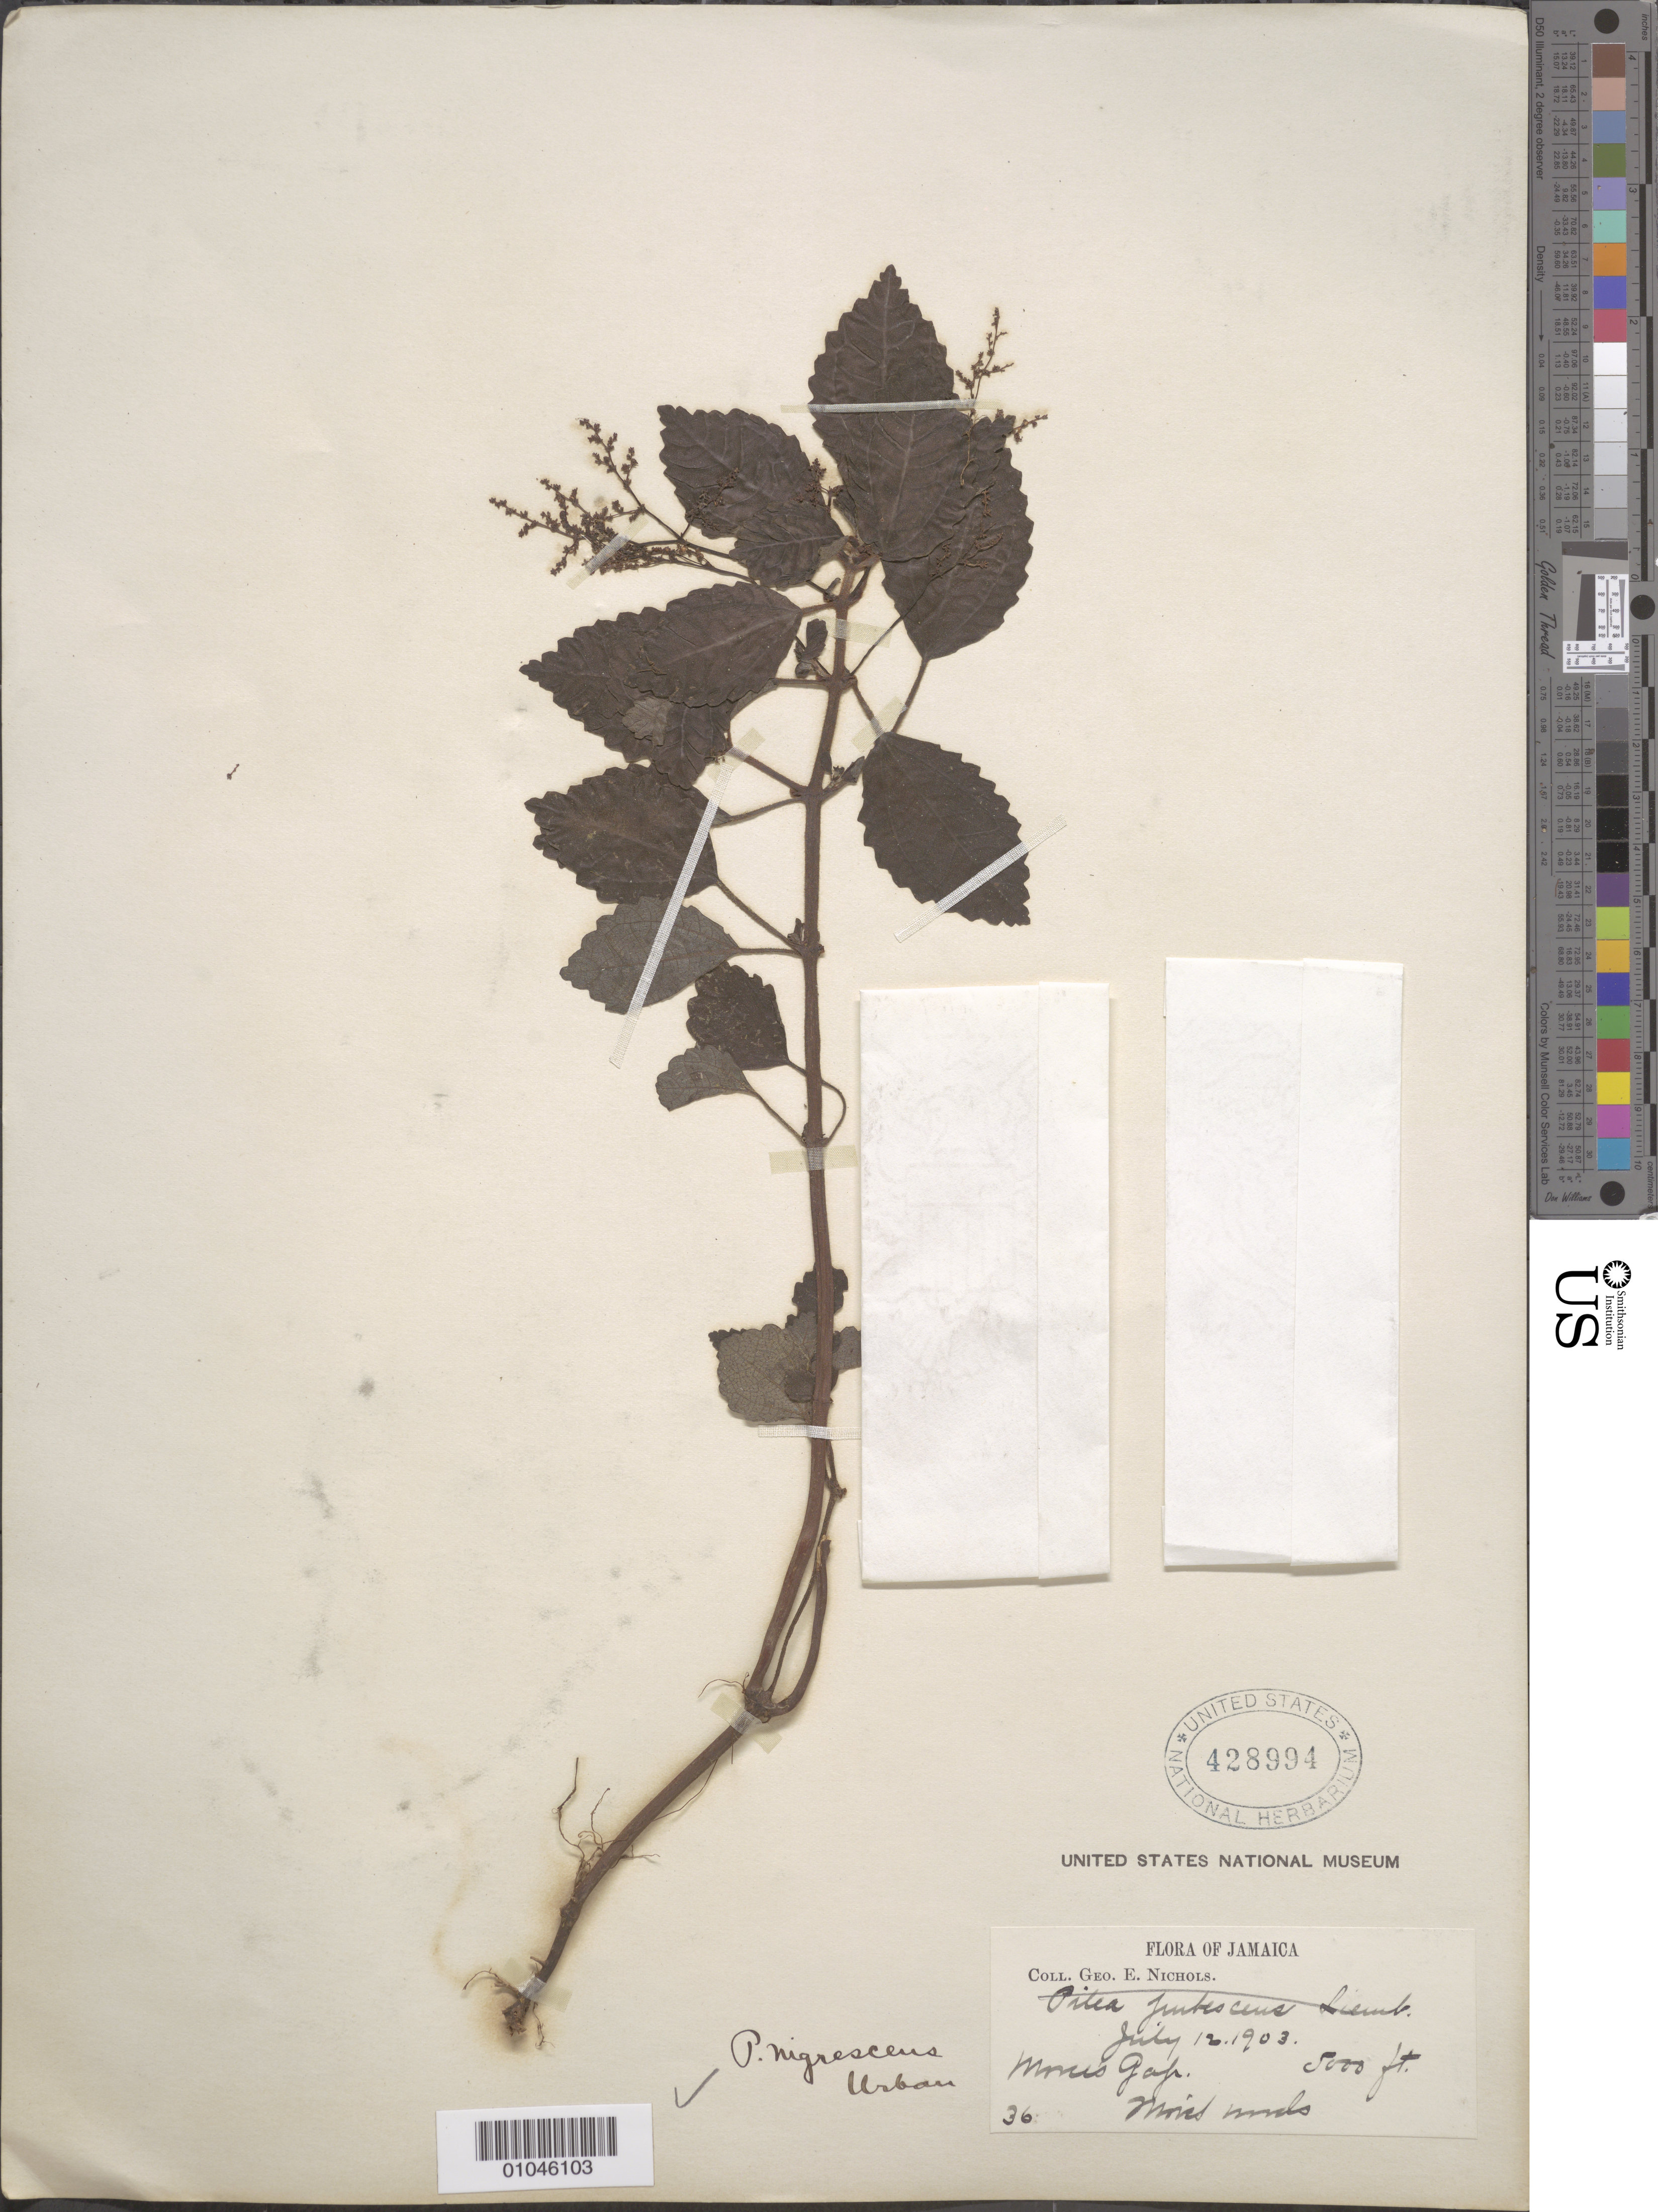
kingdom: Plantae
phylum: Tracheophyta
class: Magnoliopsida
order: Rosales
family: Urticaceae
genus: Pilea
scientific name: Pilea nigrescens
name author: Urb.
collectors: G. E. Nichols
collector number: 36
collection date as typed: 12 Jul 1903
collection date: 1903-07-12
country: Jamaica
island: Jamaica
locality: Mones Gap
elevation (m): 1524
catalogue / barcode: US 428994